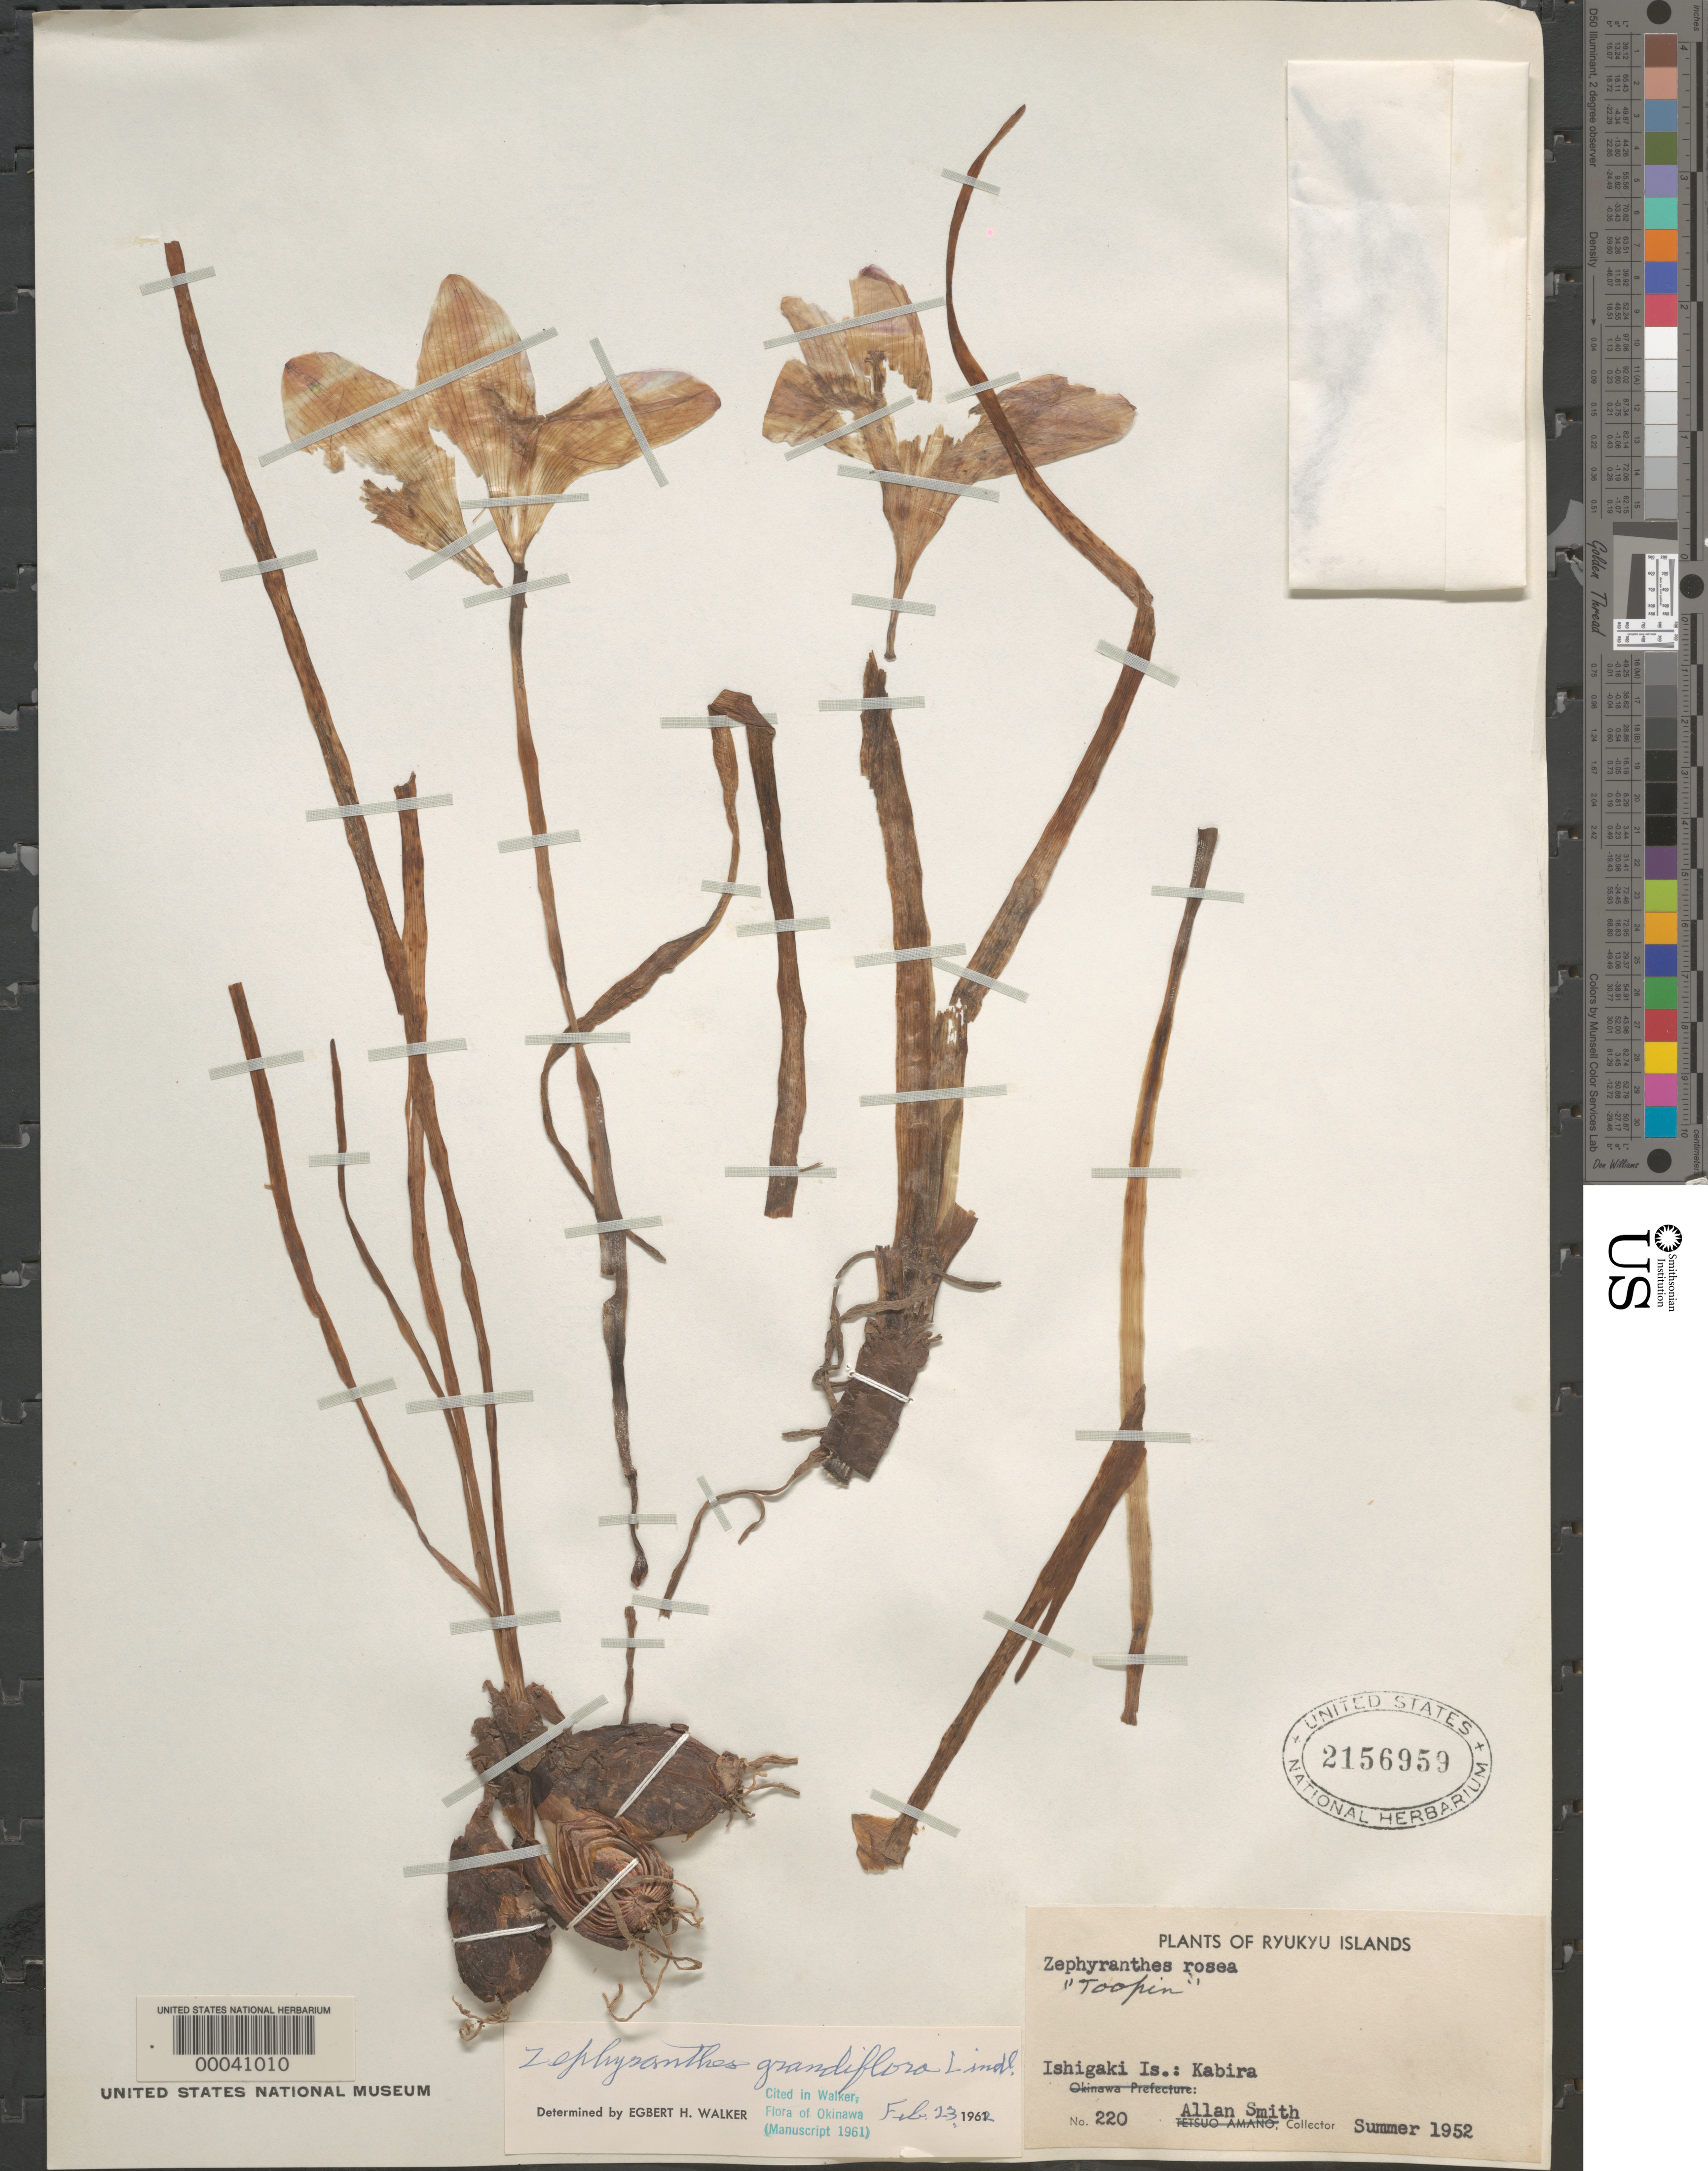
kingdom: Plantae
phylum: Tracheophyta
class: Liliopsida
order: Asparagales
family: Amaryllidaceae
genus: Zephyranthes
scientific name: Zephyranthes grandiflora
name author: Lindl.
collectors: A. Smith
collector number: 220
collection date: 1952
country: Japan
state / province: Okinawa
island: Ishigaki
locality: Kabira,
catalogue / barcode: US 2156959